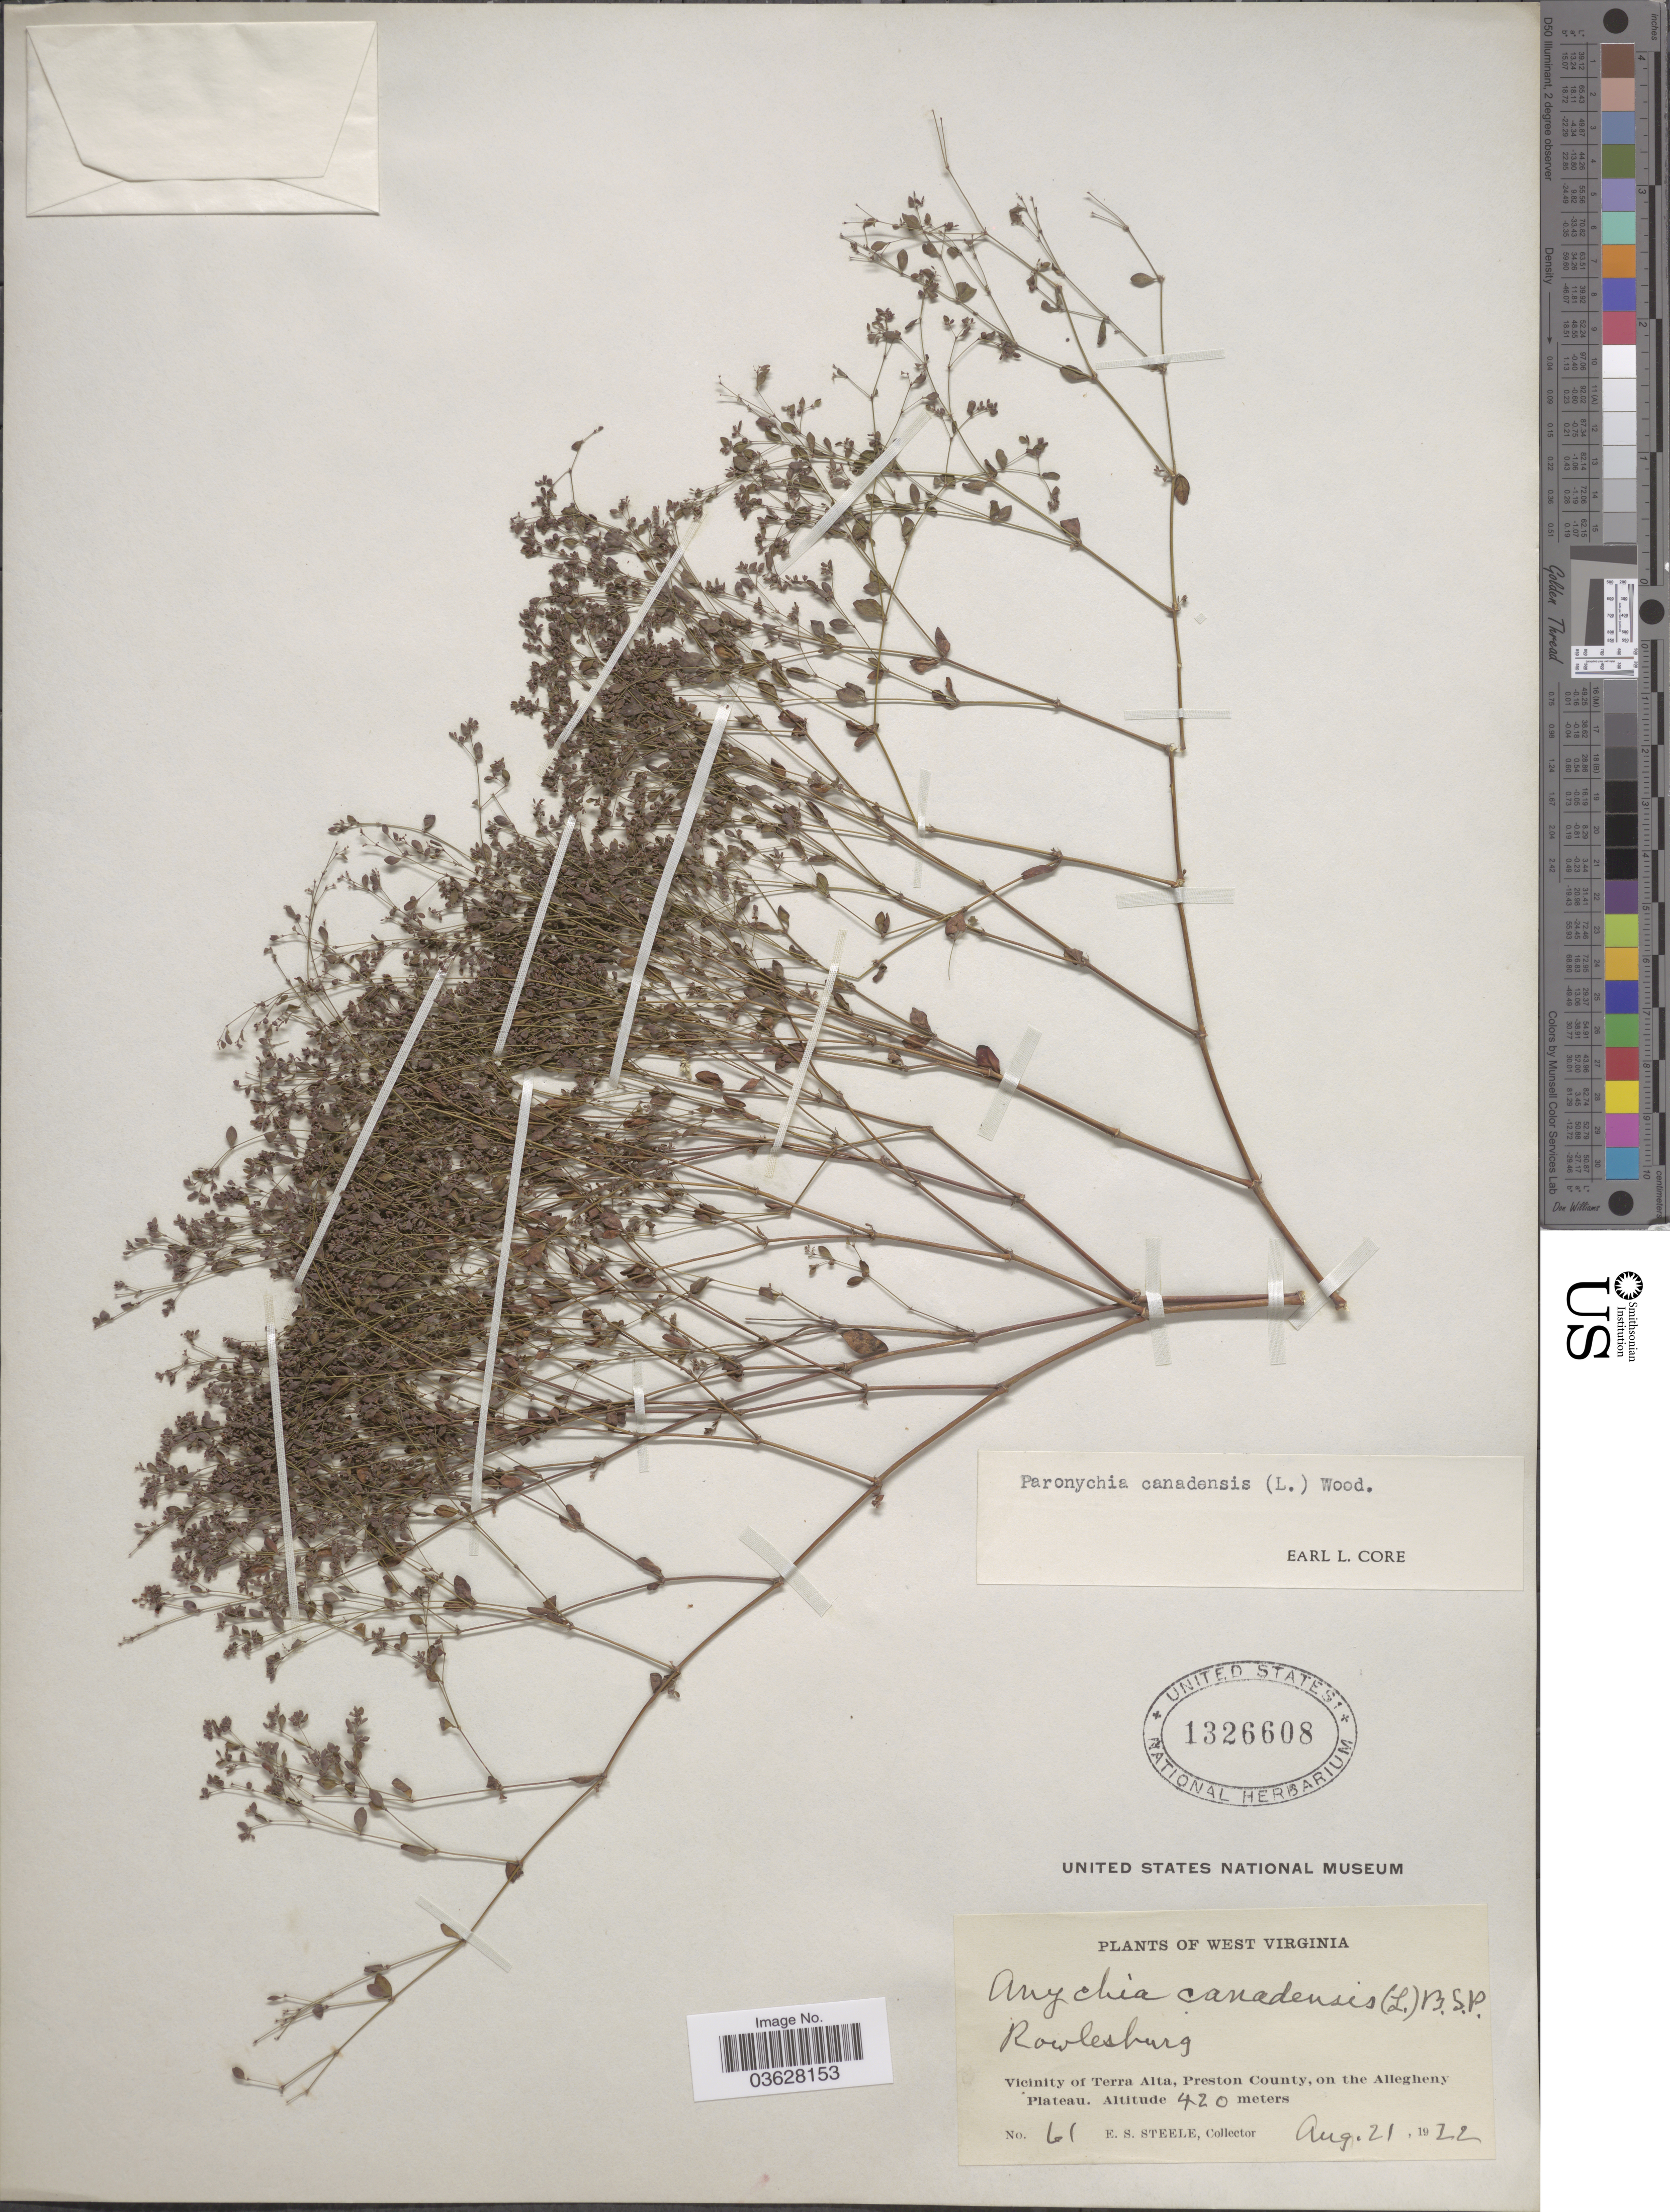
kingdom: Plantae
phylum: Tracheophyta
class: Magnoliopsida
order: Caryophyllales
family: Caryophyllaceae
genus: Paronychia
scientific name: Paronychia sp.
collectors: E. Steele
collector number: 61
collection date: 1922-08-21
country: United States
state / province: West Virginia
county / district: Preston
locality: Rowlesburg. Vicinity of Terra Alta, Preston County, on the Allegheny Plateau.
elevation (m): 420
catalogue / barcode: US 1326608